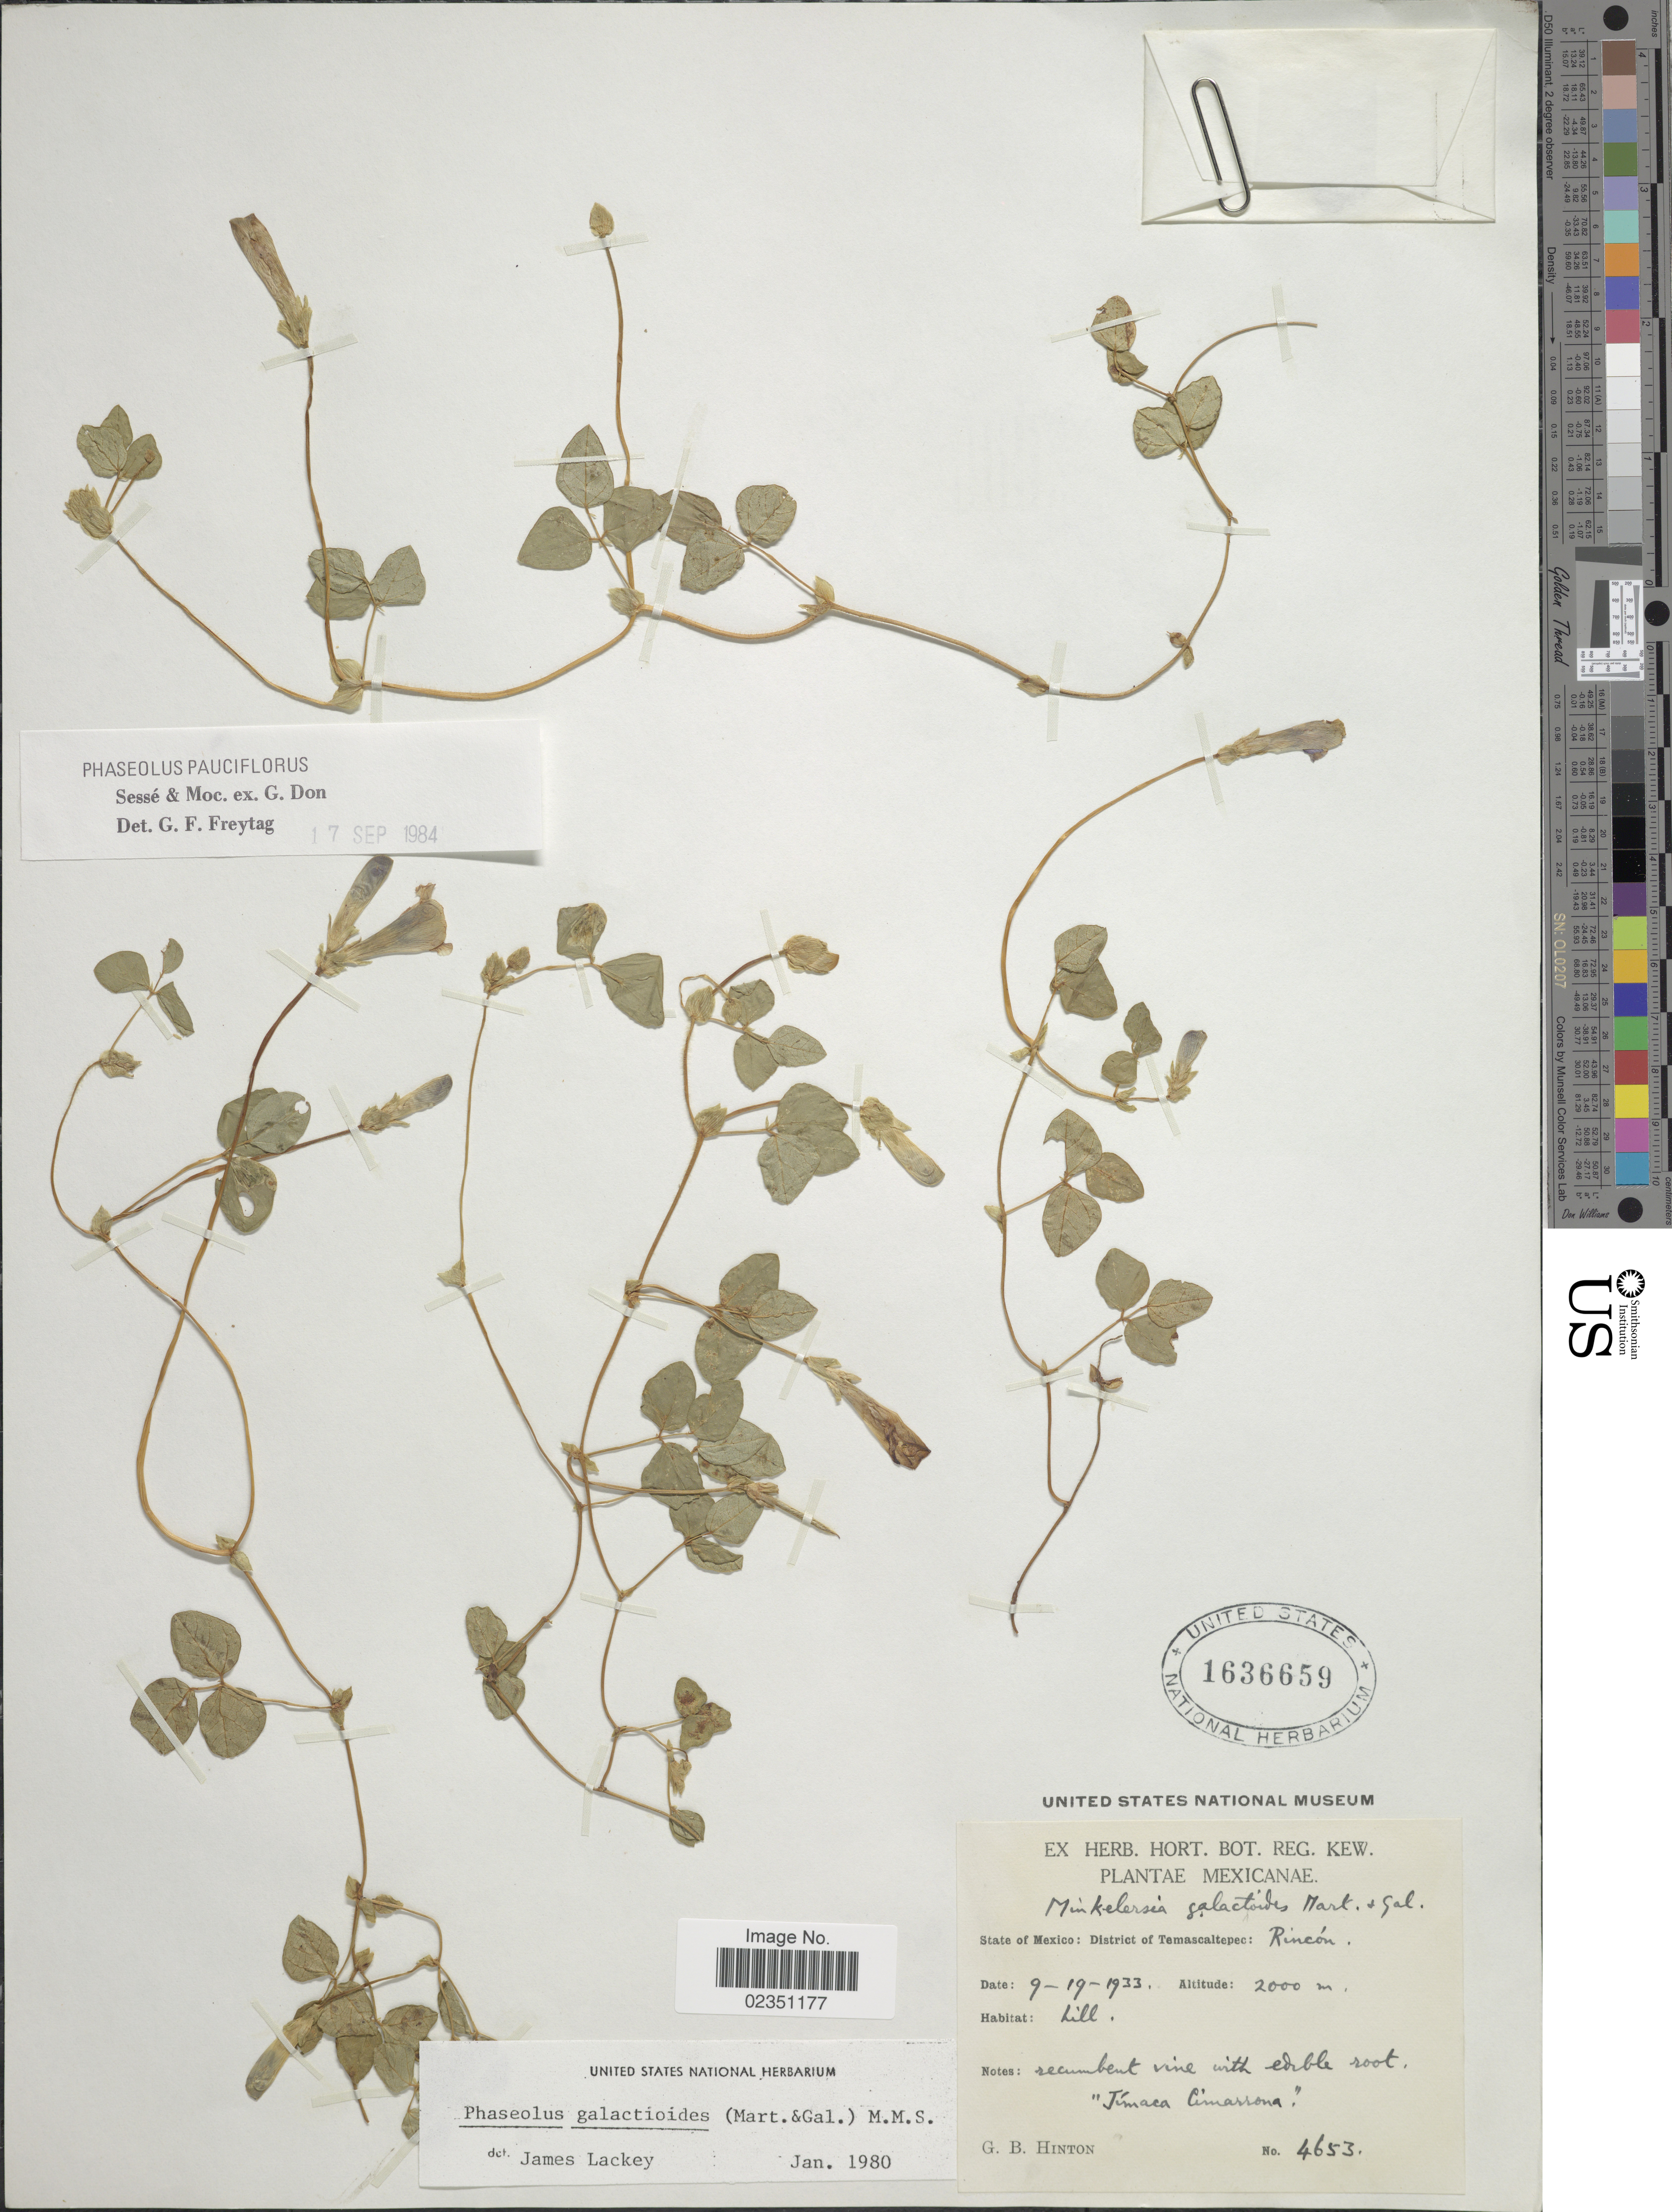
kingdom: Plantae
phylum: Tracheophyta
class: Magnoliopsida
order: Fabales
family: Fabaceae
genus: Phaseolus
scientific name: Phaseolus pauciflorus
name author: Sessé & Moc. ex G. Don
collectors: G. B. Hinton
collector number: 4653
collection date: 1933-09-19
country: Mexico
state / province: México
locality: District of Temascaltepec: Rincon.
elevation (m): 2000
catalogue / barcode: US 1636659